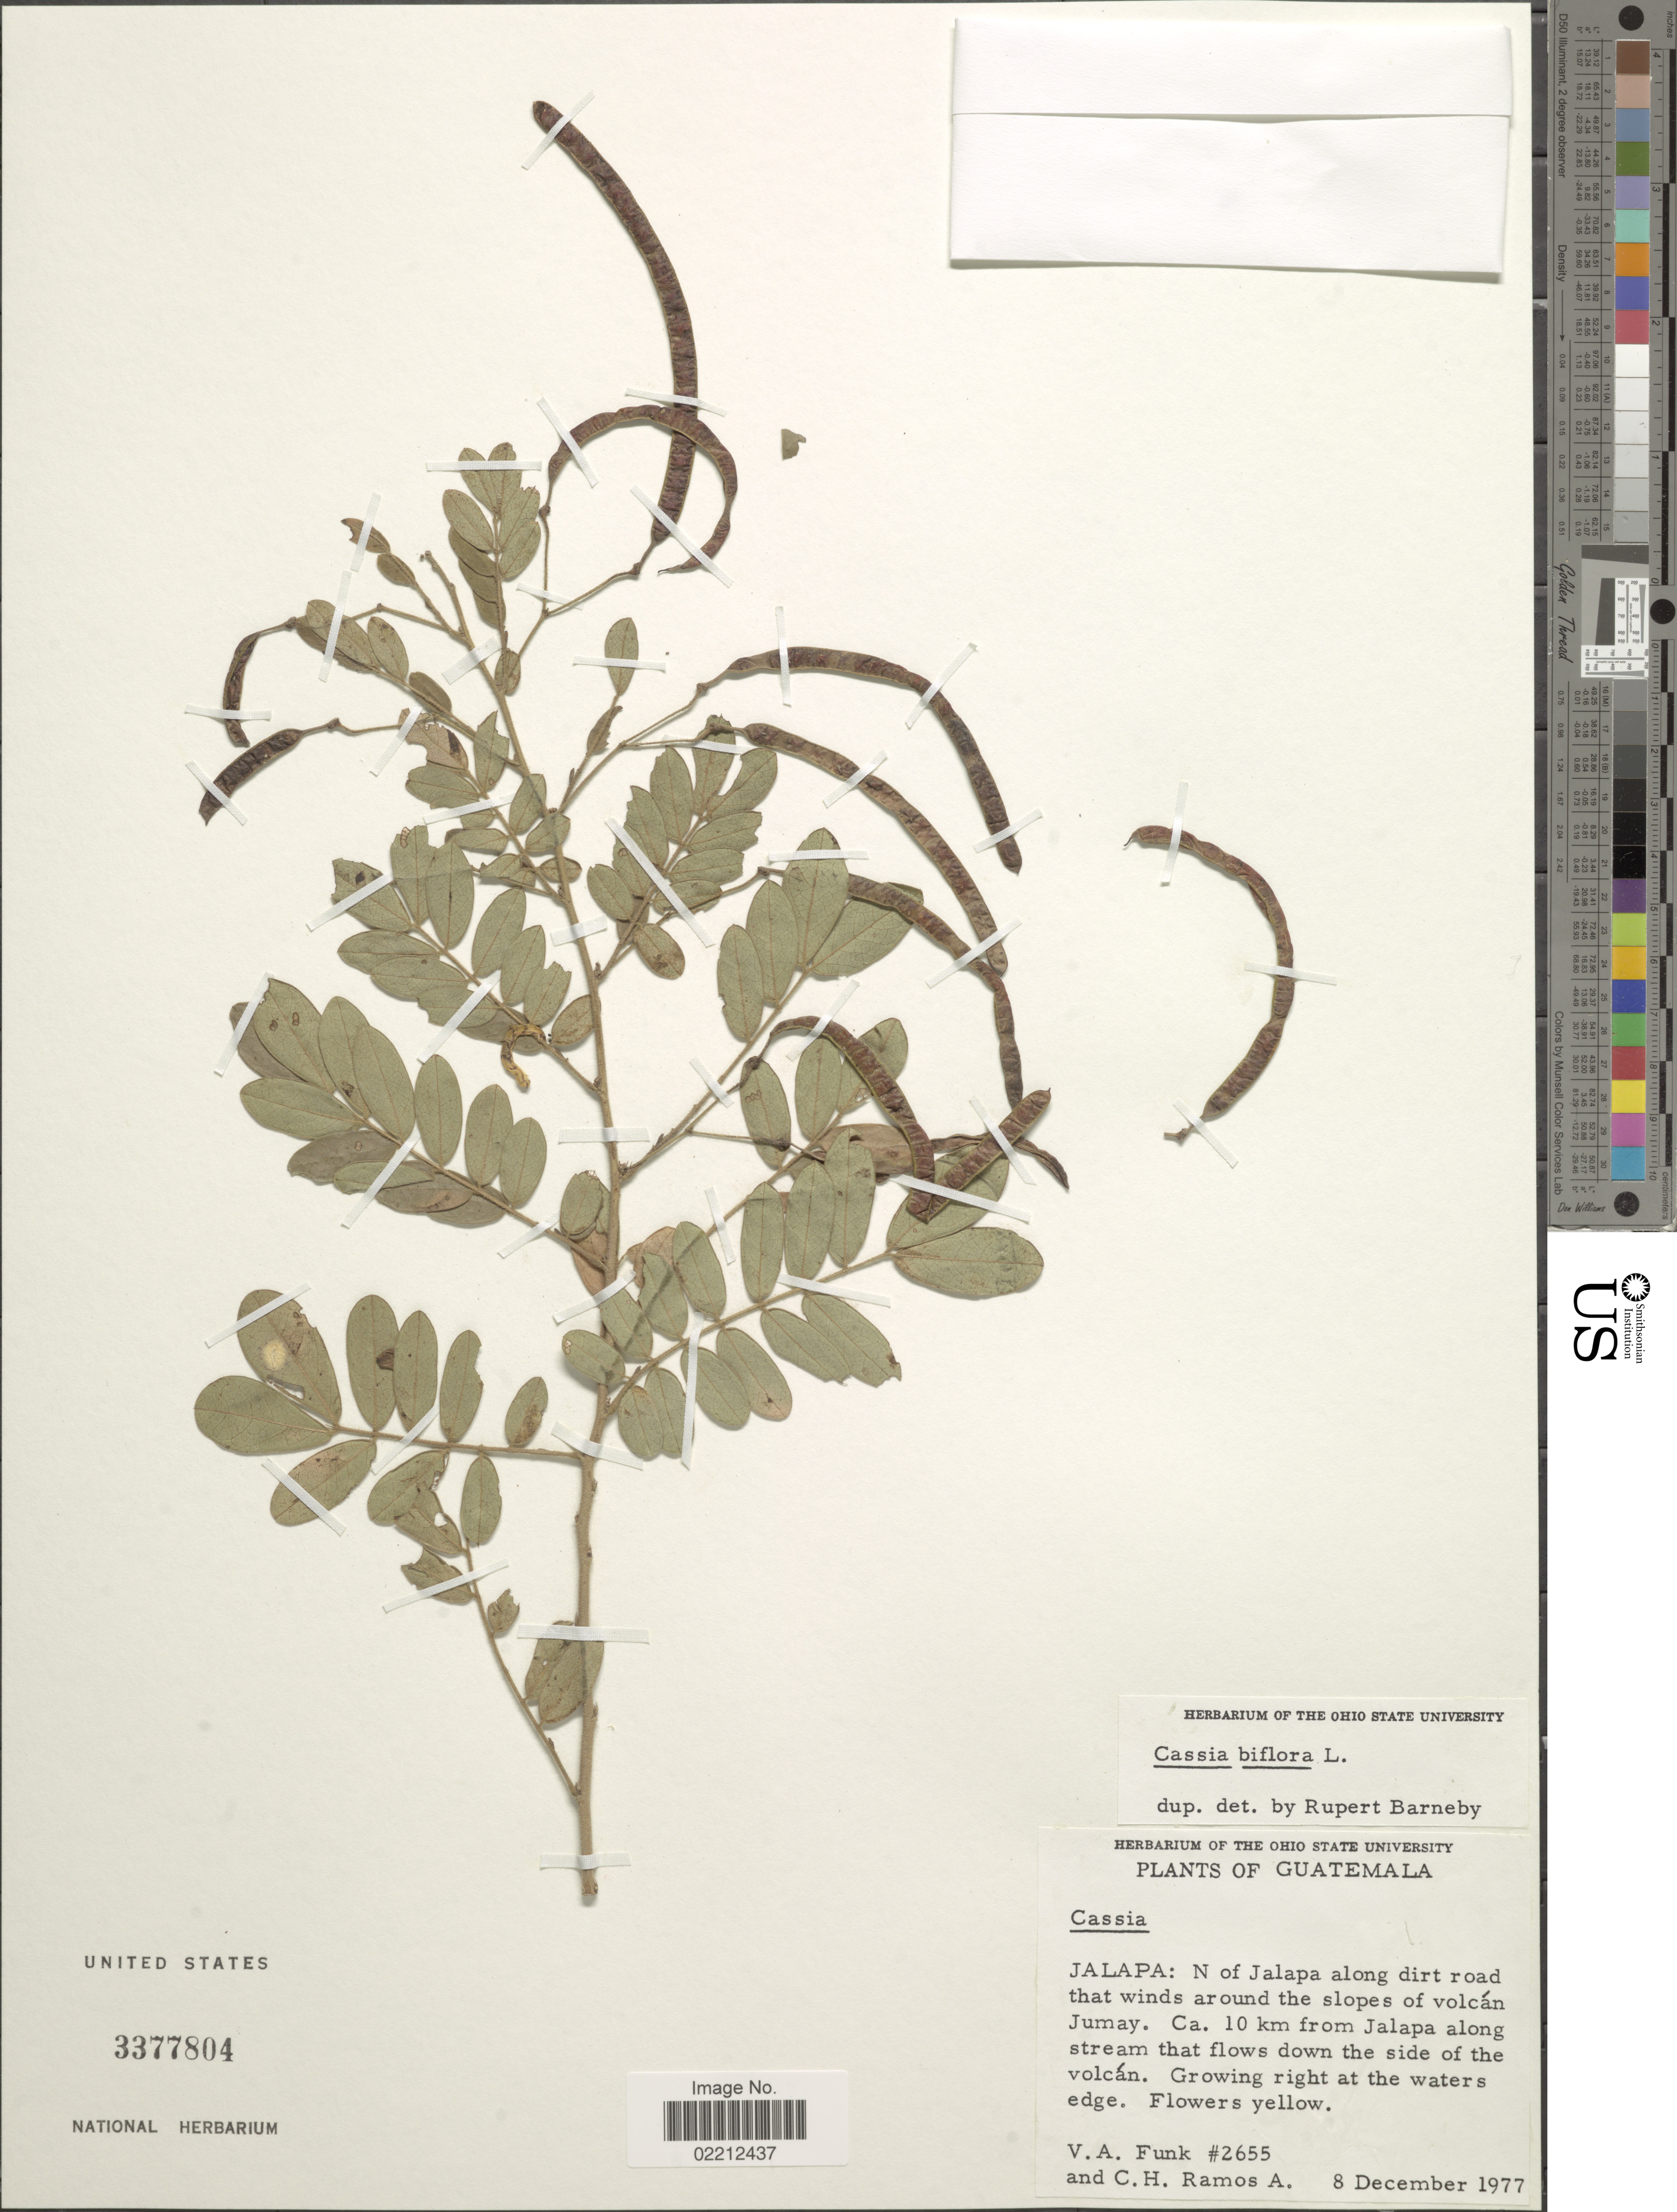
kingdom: Plantae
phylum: Tracheophyta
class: Magnoliopsida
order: Fabales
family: Fabaceae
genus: Senna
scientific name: Senna pallida var. pallida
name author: (Vahl) H.S. Irwin & Barneby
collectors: V. Funk & C. H. Ramos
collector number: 8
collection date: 1977-12-08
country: Guatemala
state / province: Jalapa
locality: Jalapa: N of Jalapa along dirt road that winds around the slopes of volcan Jumay. Ca.10 km from Jalapa along stream that flows down the side of the volcan.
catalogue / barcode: US 3377804